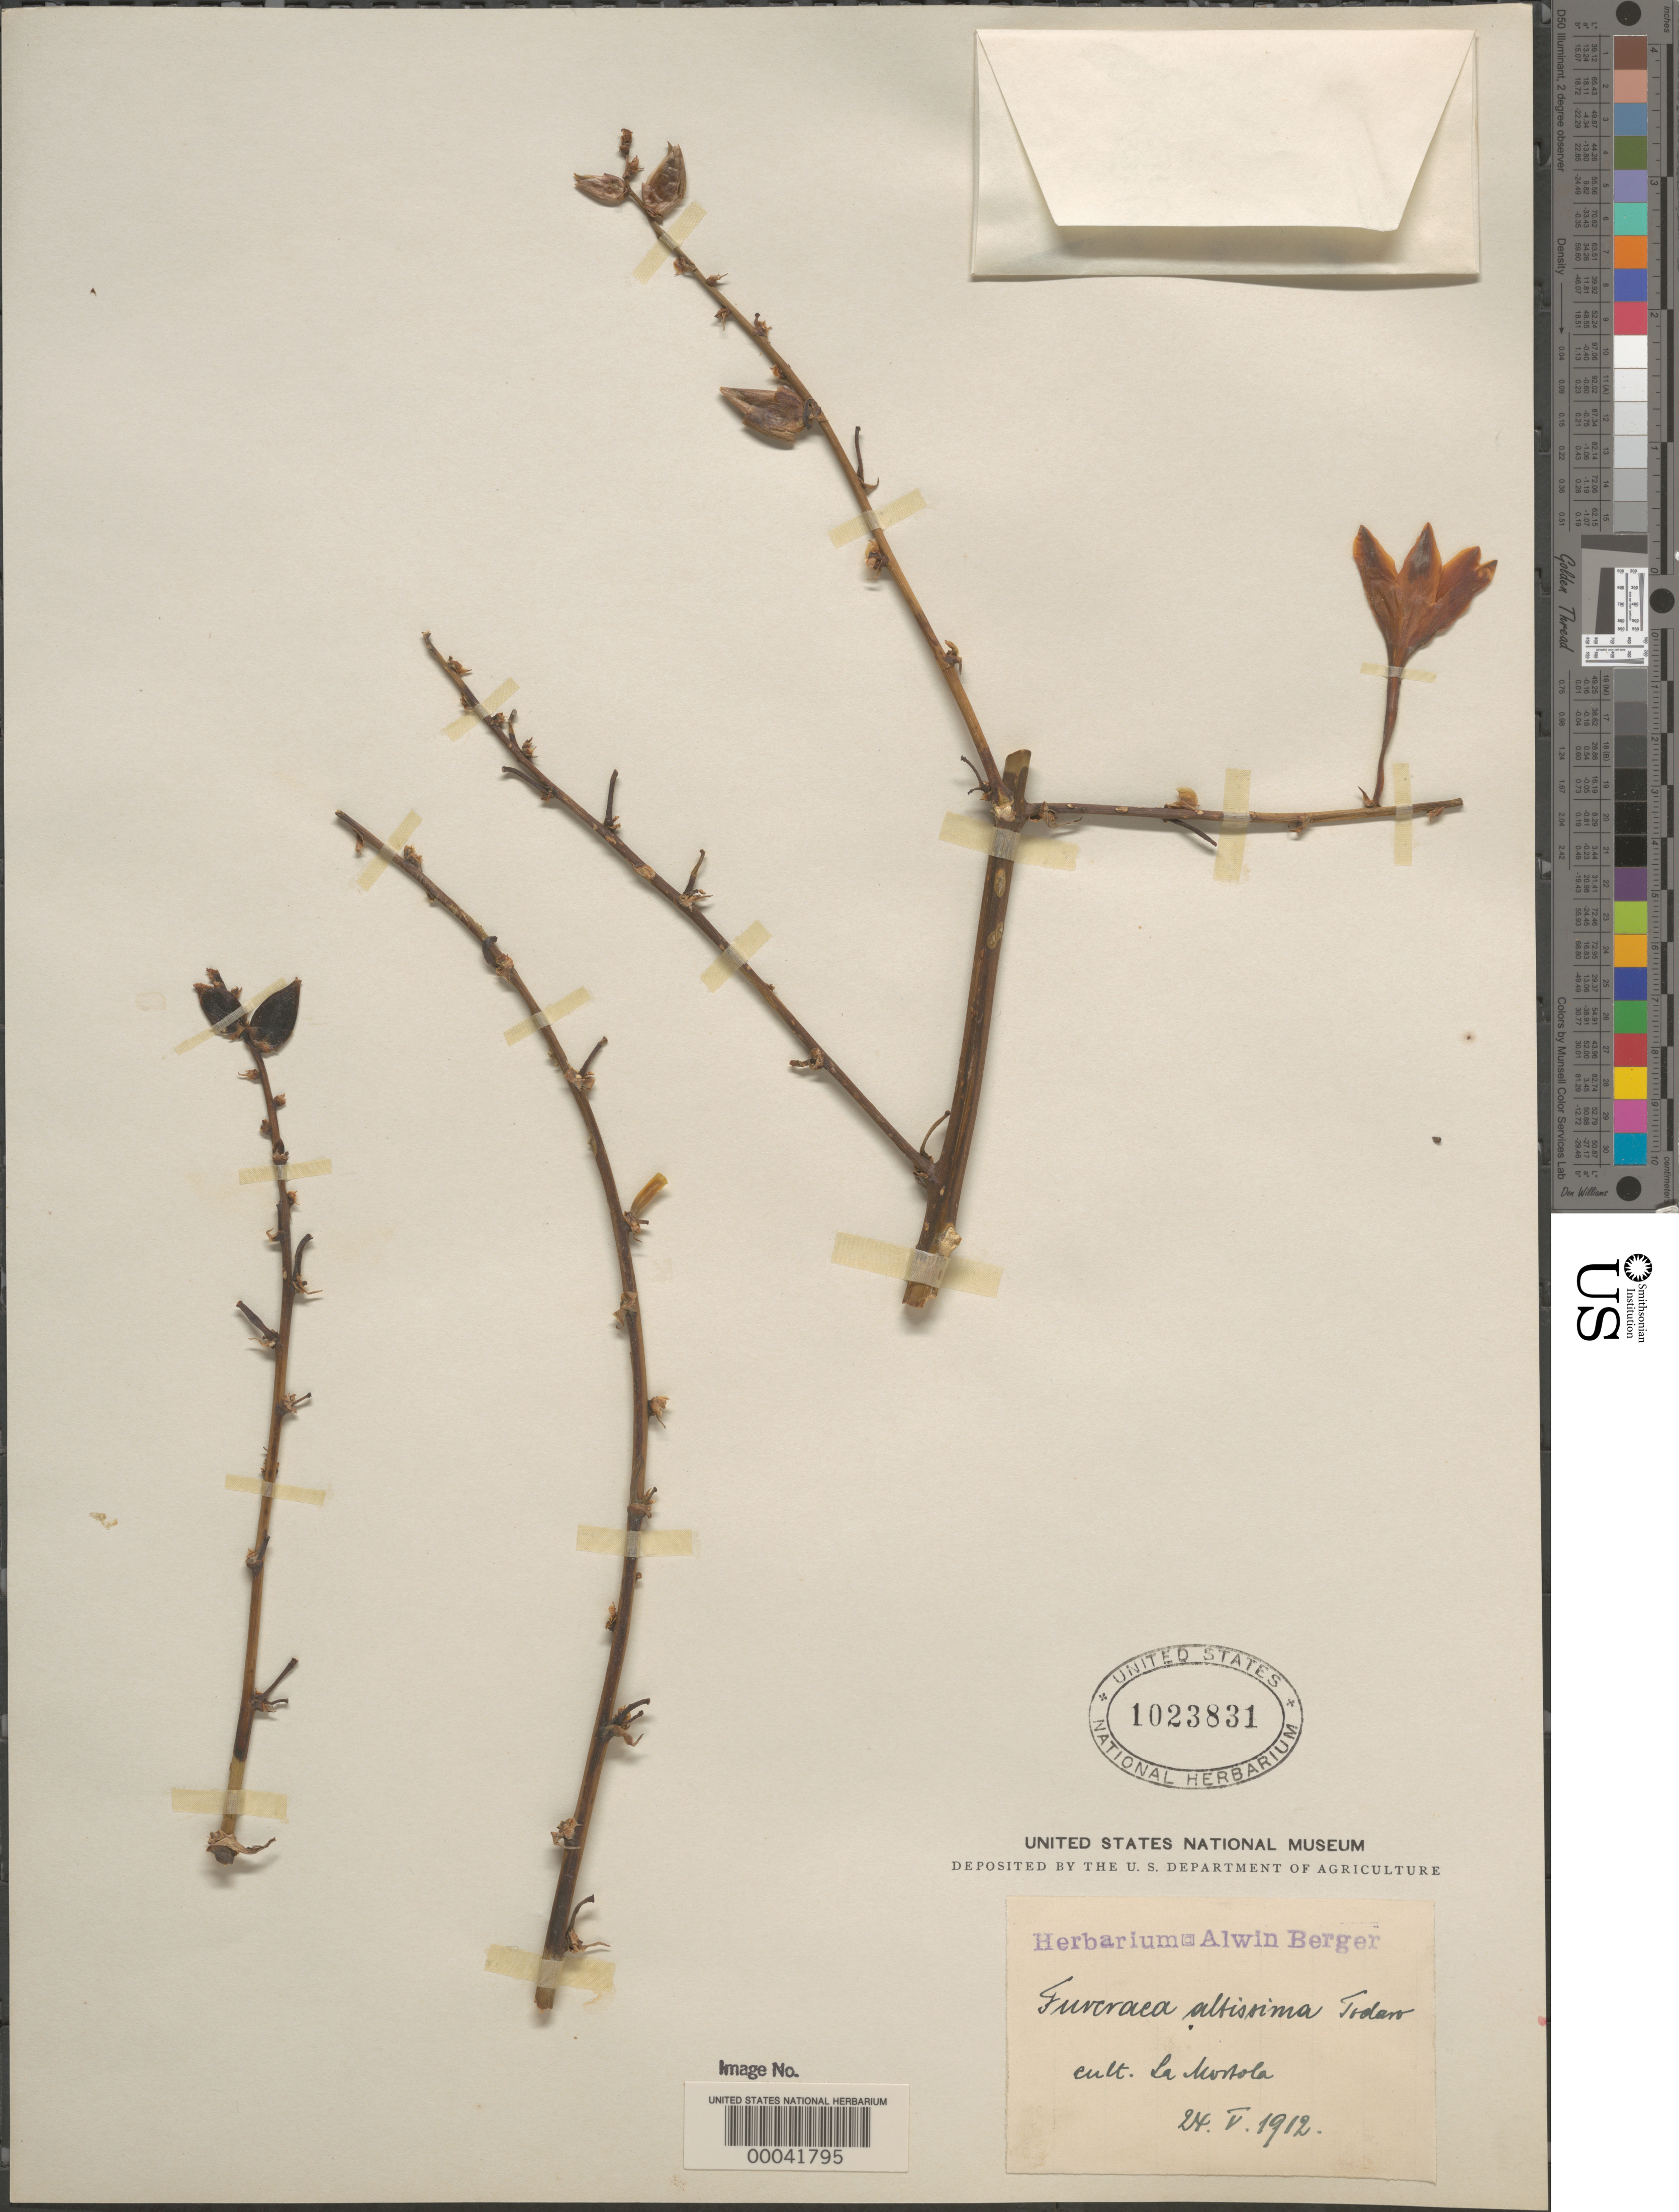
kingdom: Plantae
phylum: Tracheophyta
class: Liliopsida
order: Asparagales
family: Asparagaceae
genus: Furcraea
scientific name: Furcraea altissima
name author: Tod.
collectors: ex herb. A. Berger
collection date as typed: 24 May 1912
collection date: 1912-05-24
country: Italy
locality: La Mortola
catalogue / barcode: US 1023831